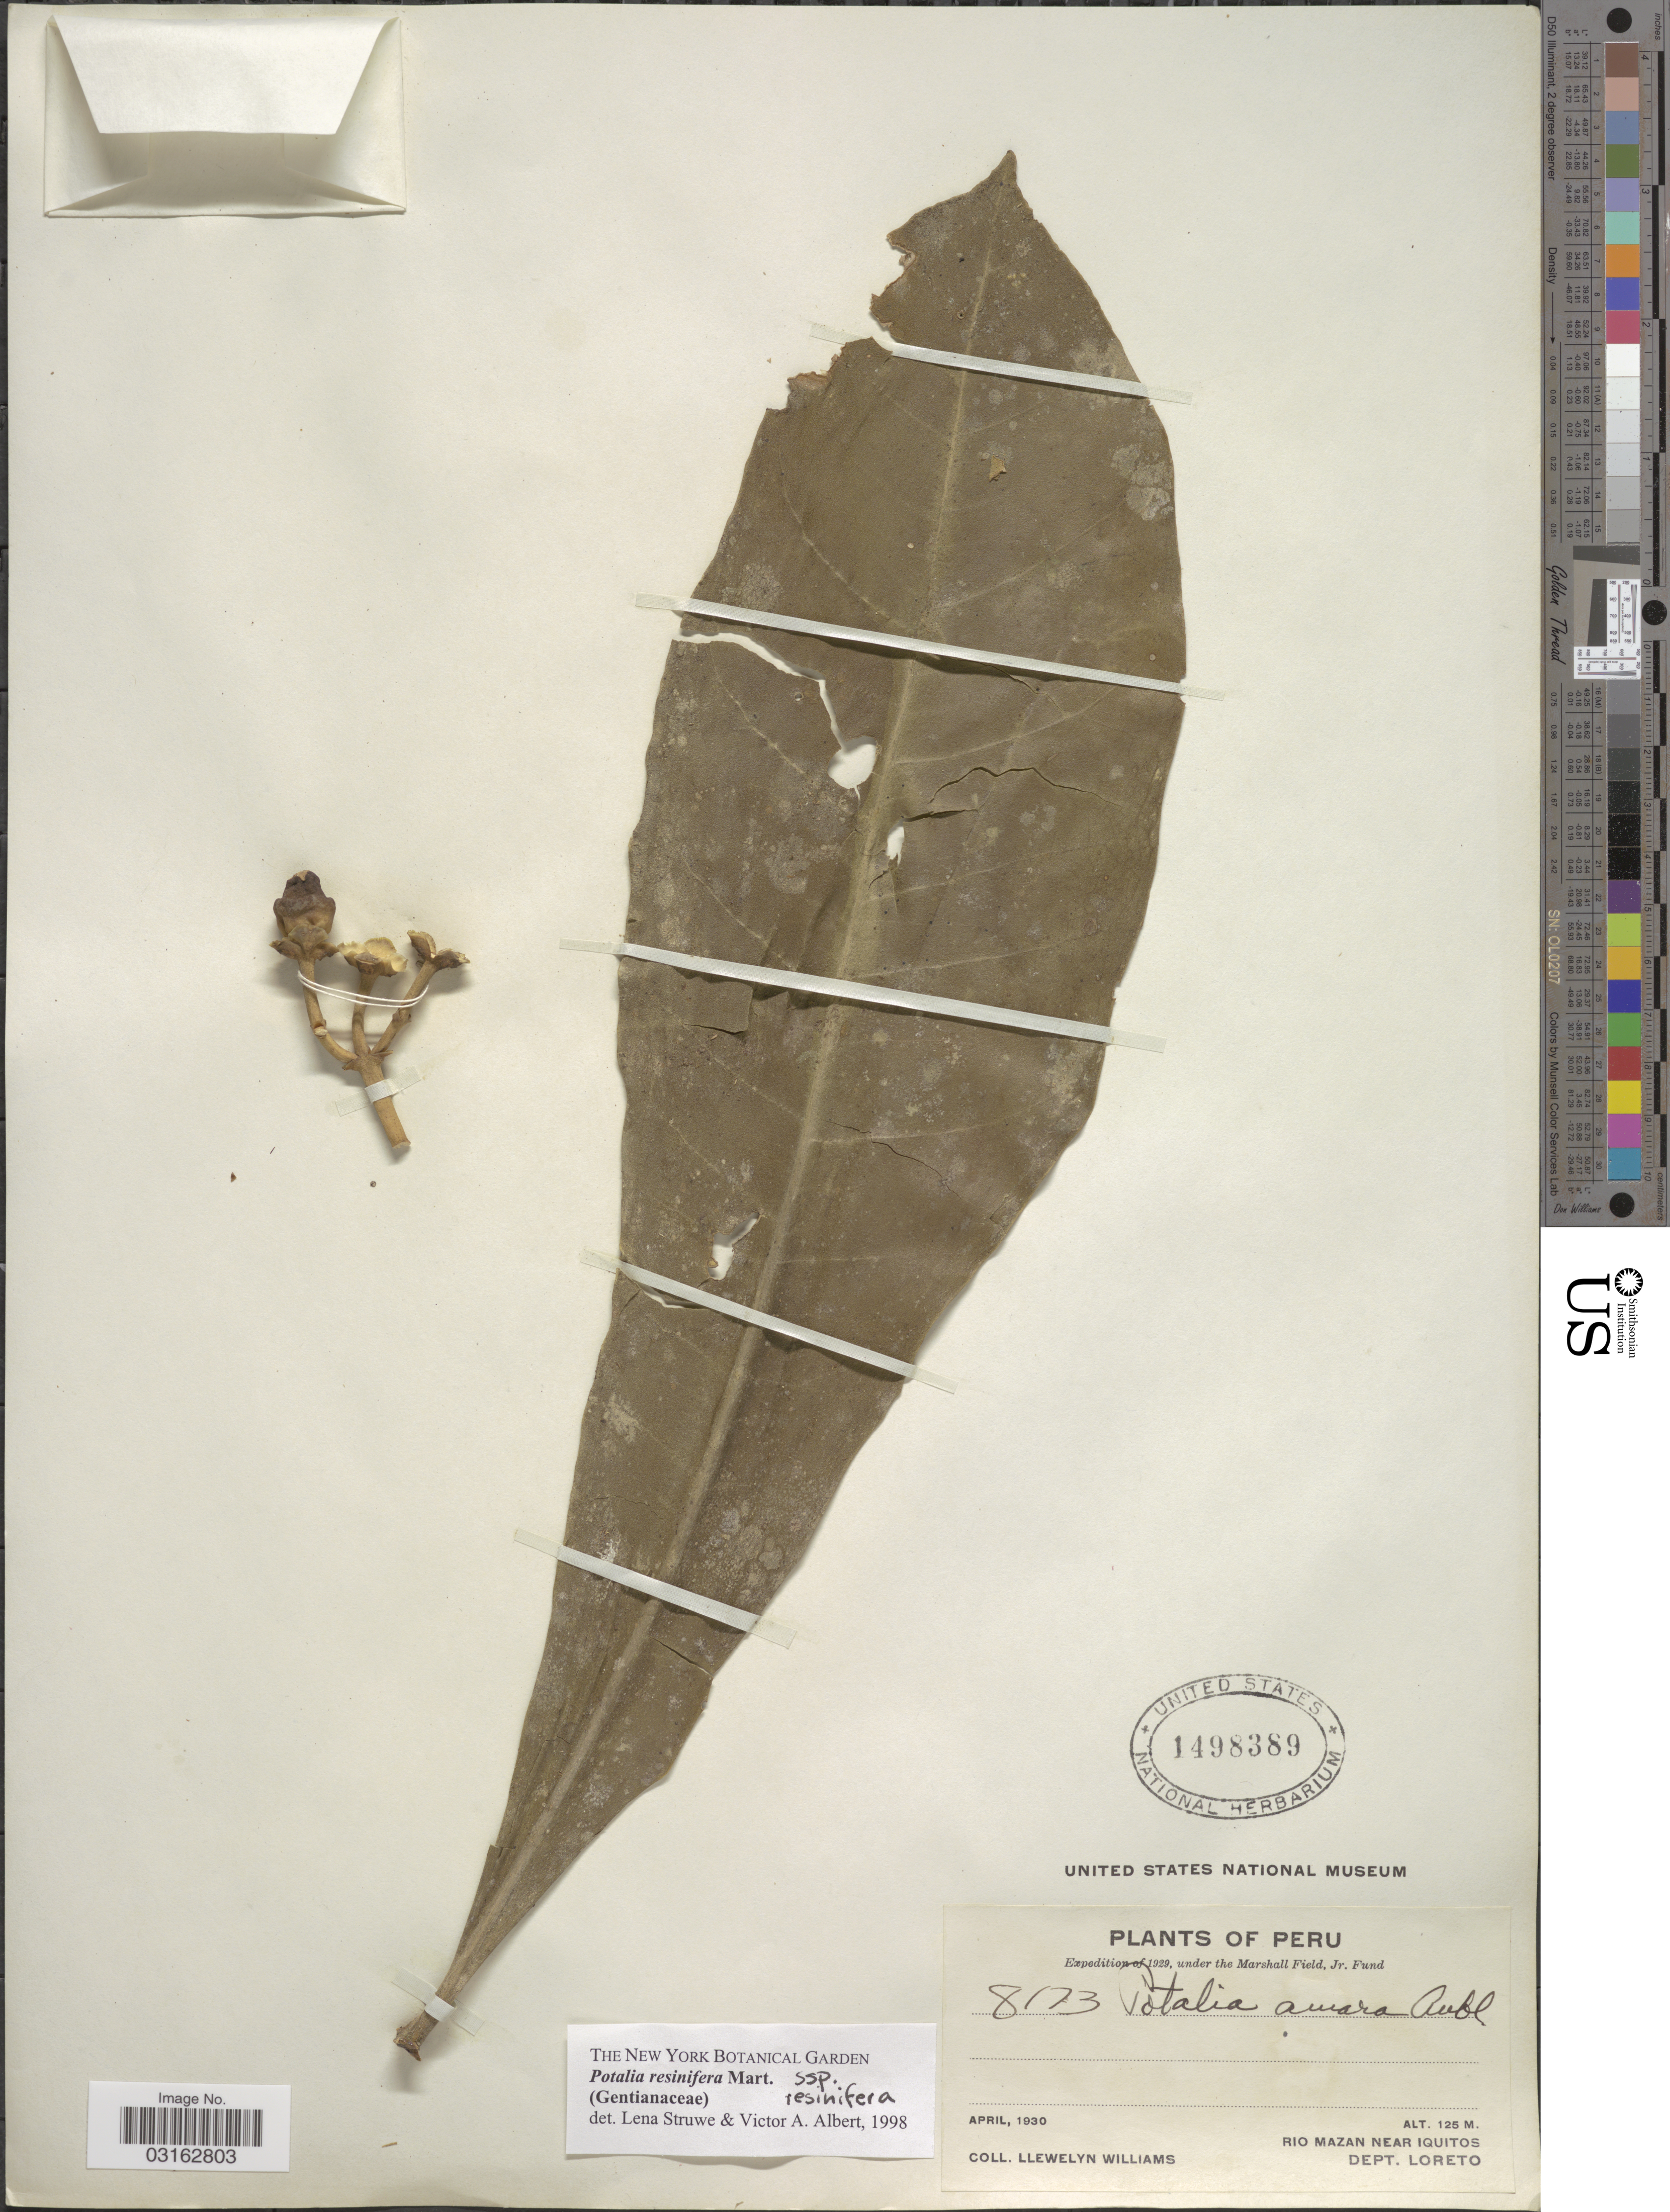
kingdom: Plantae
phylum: Tracheophyta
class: Magnoliopsida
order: Gentianales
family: Gentianaceae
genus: Potalia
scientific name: Potalia resinifera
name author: Mart.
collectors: Ll. Williams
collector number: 8173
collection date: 1930-04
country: Peru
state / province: Loreto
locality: Rio Mazan near Iquitos, Dept. Loreto.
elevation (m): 125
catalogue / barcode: US 1498389